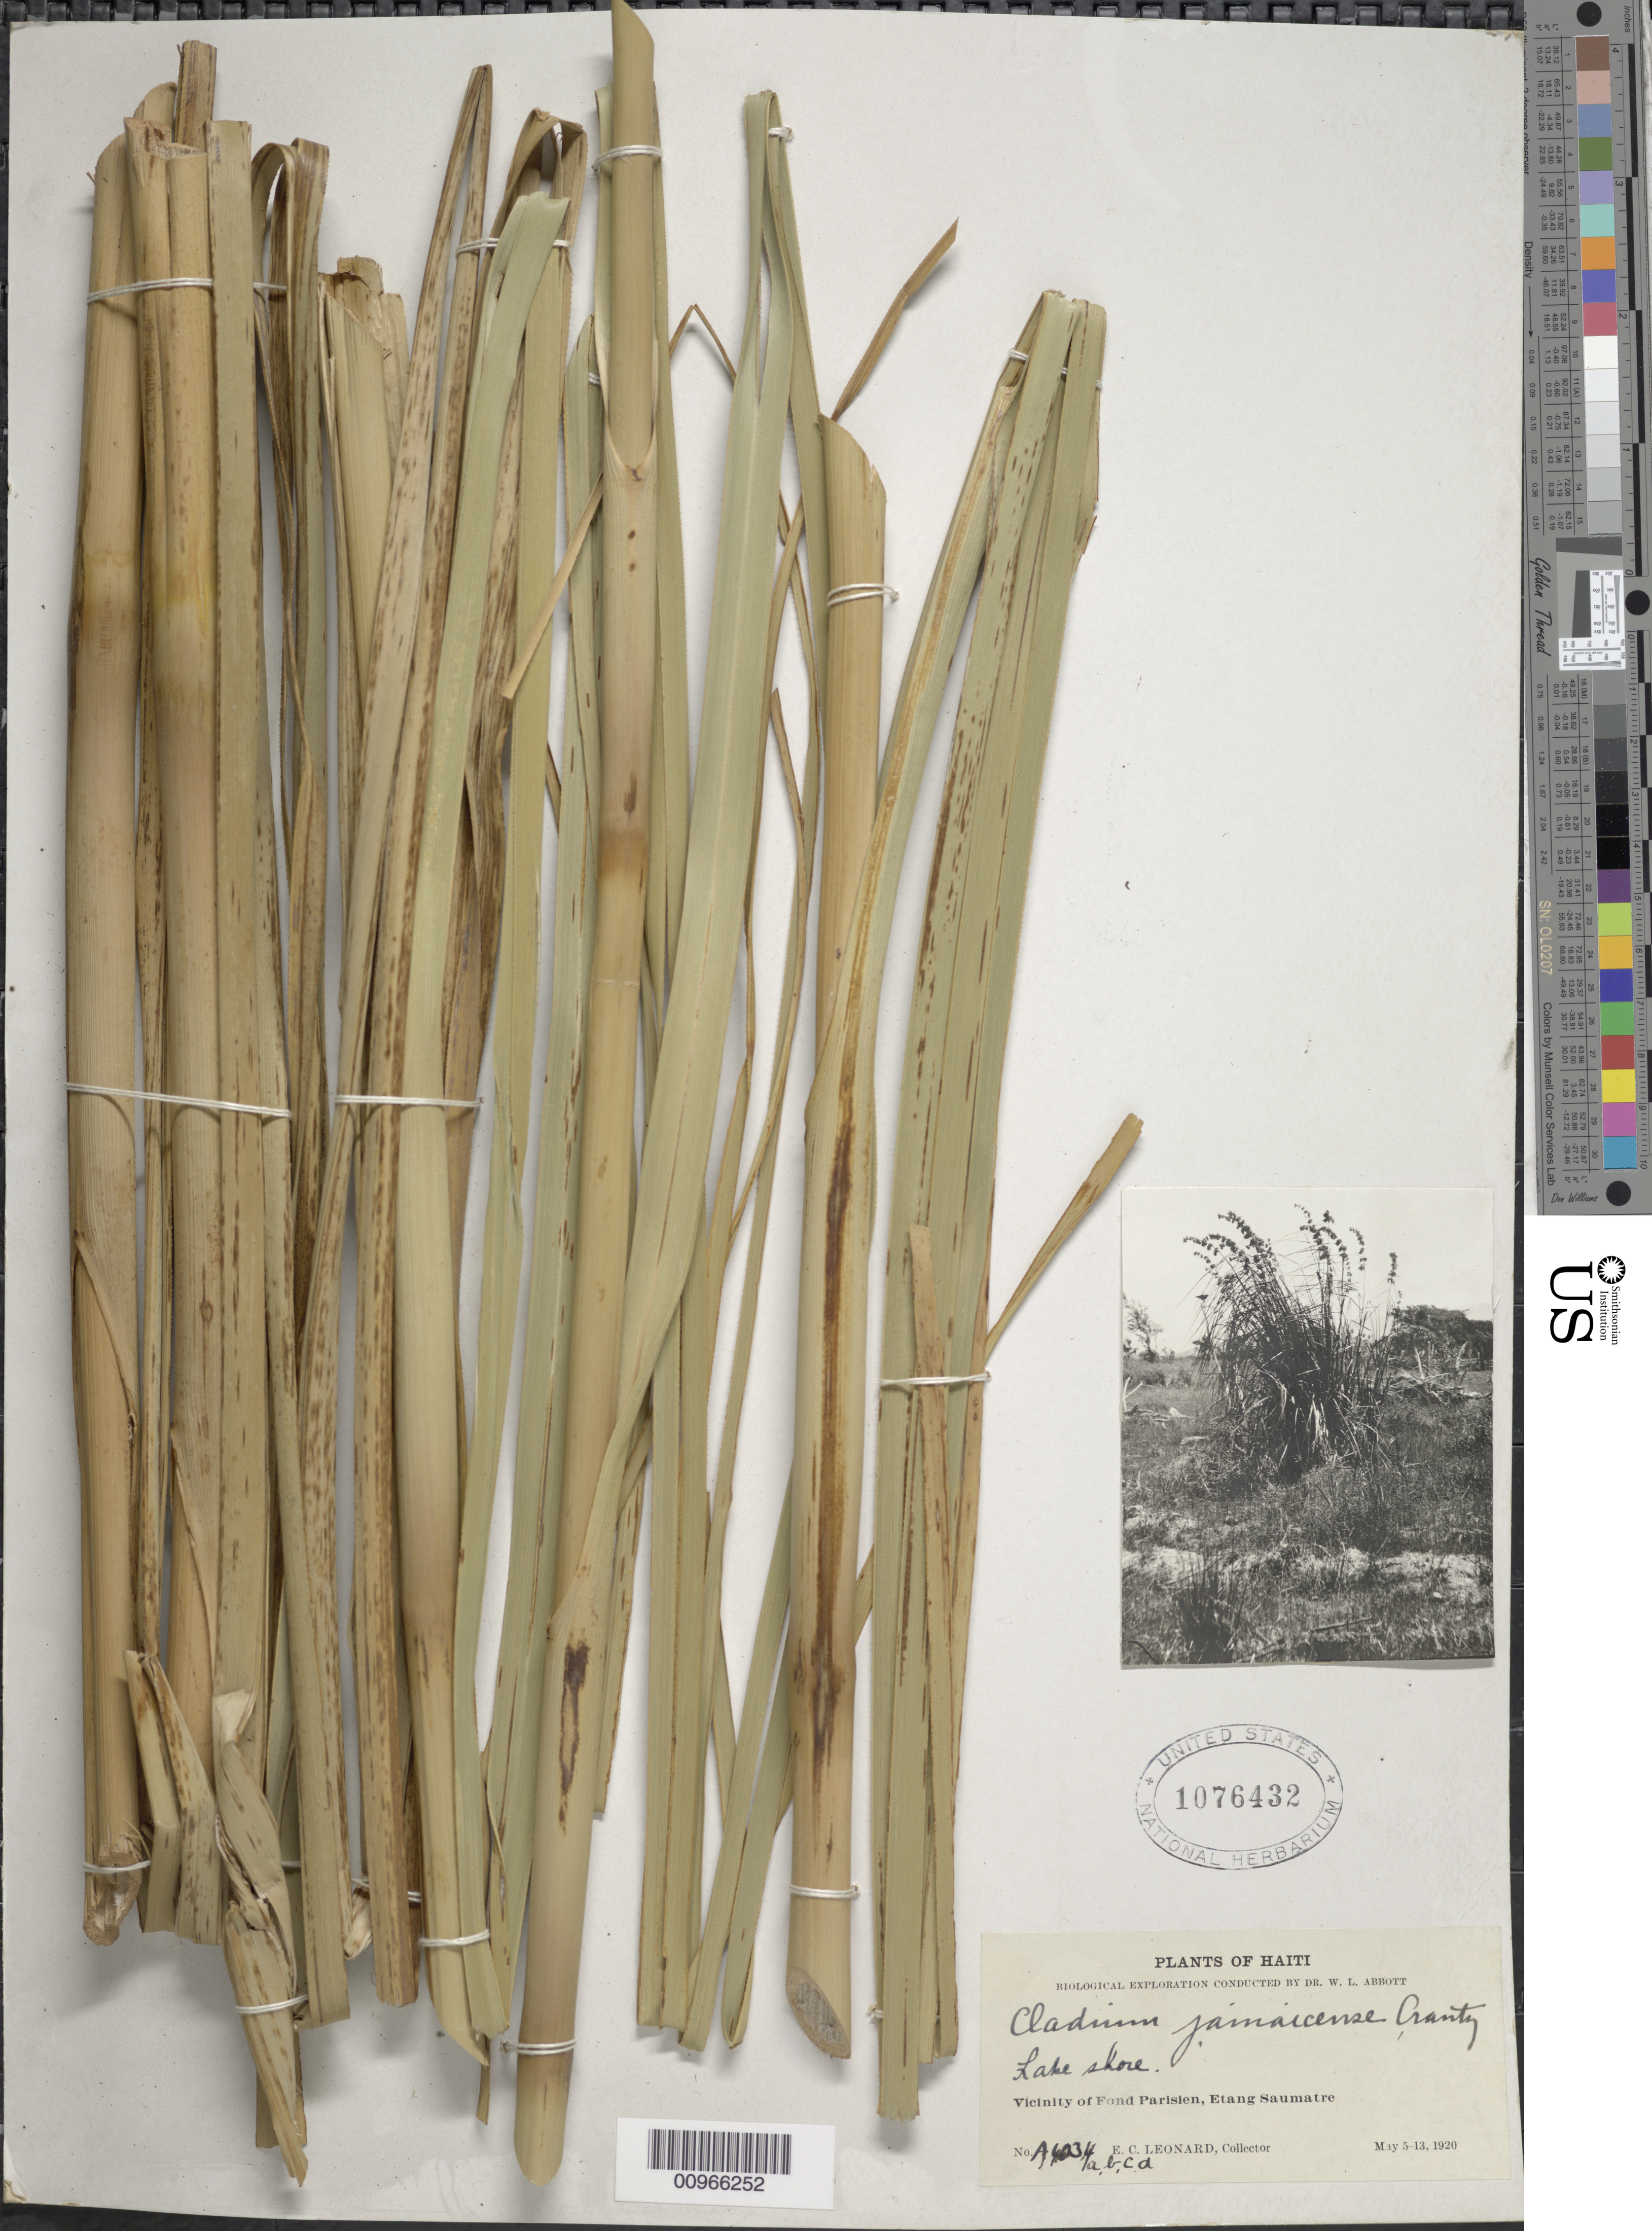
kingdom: Plantae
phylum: Tracheophyta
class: Liliopsida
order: Poales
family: Cyperaceae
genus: Cladium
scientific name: Cladium jamaicense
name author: Crantz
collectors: E. C. Leonard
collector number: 4034A,B,C,D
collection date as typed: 05 May 1920 to 13 May 1920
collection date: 1920-05-05/1920-05-13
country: Haiti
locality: Vicinity of Fond Parisien, Etang Saumatre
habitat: Lake shore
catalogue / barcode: US 1076432